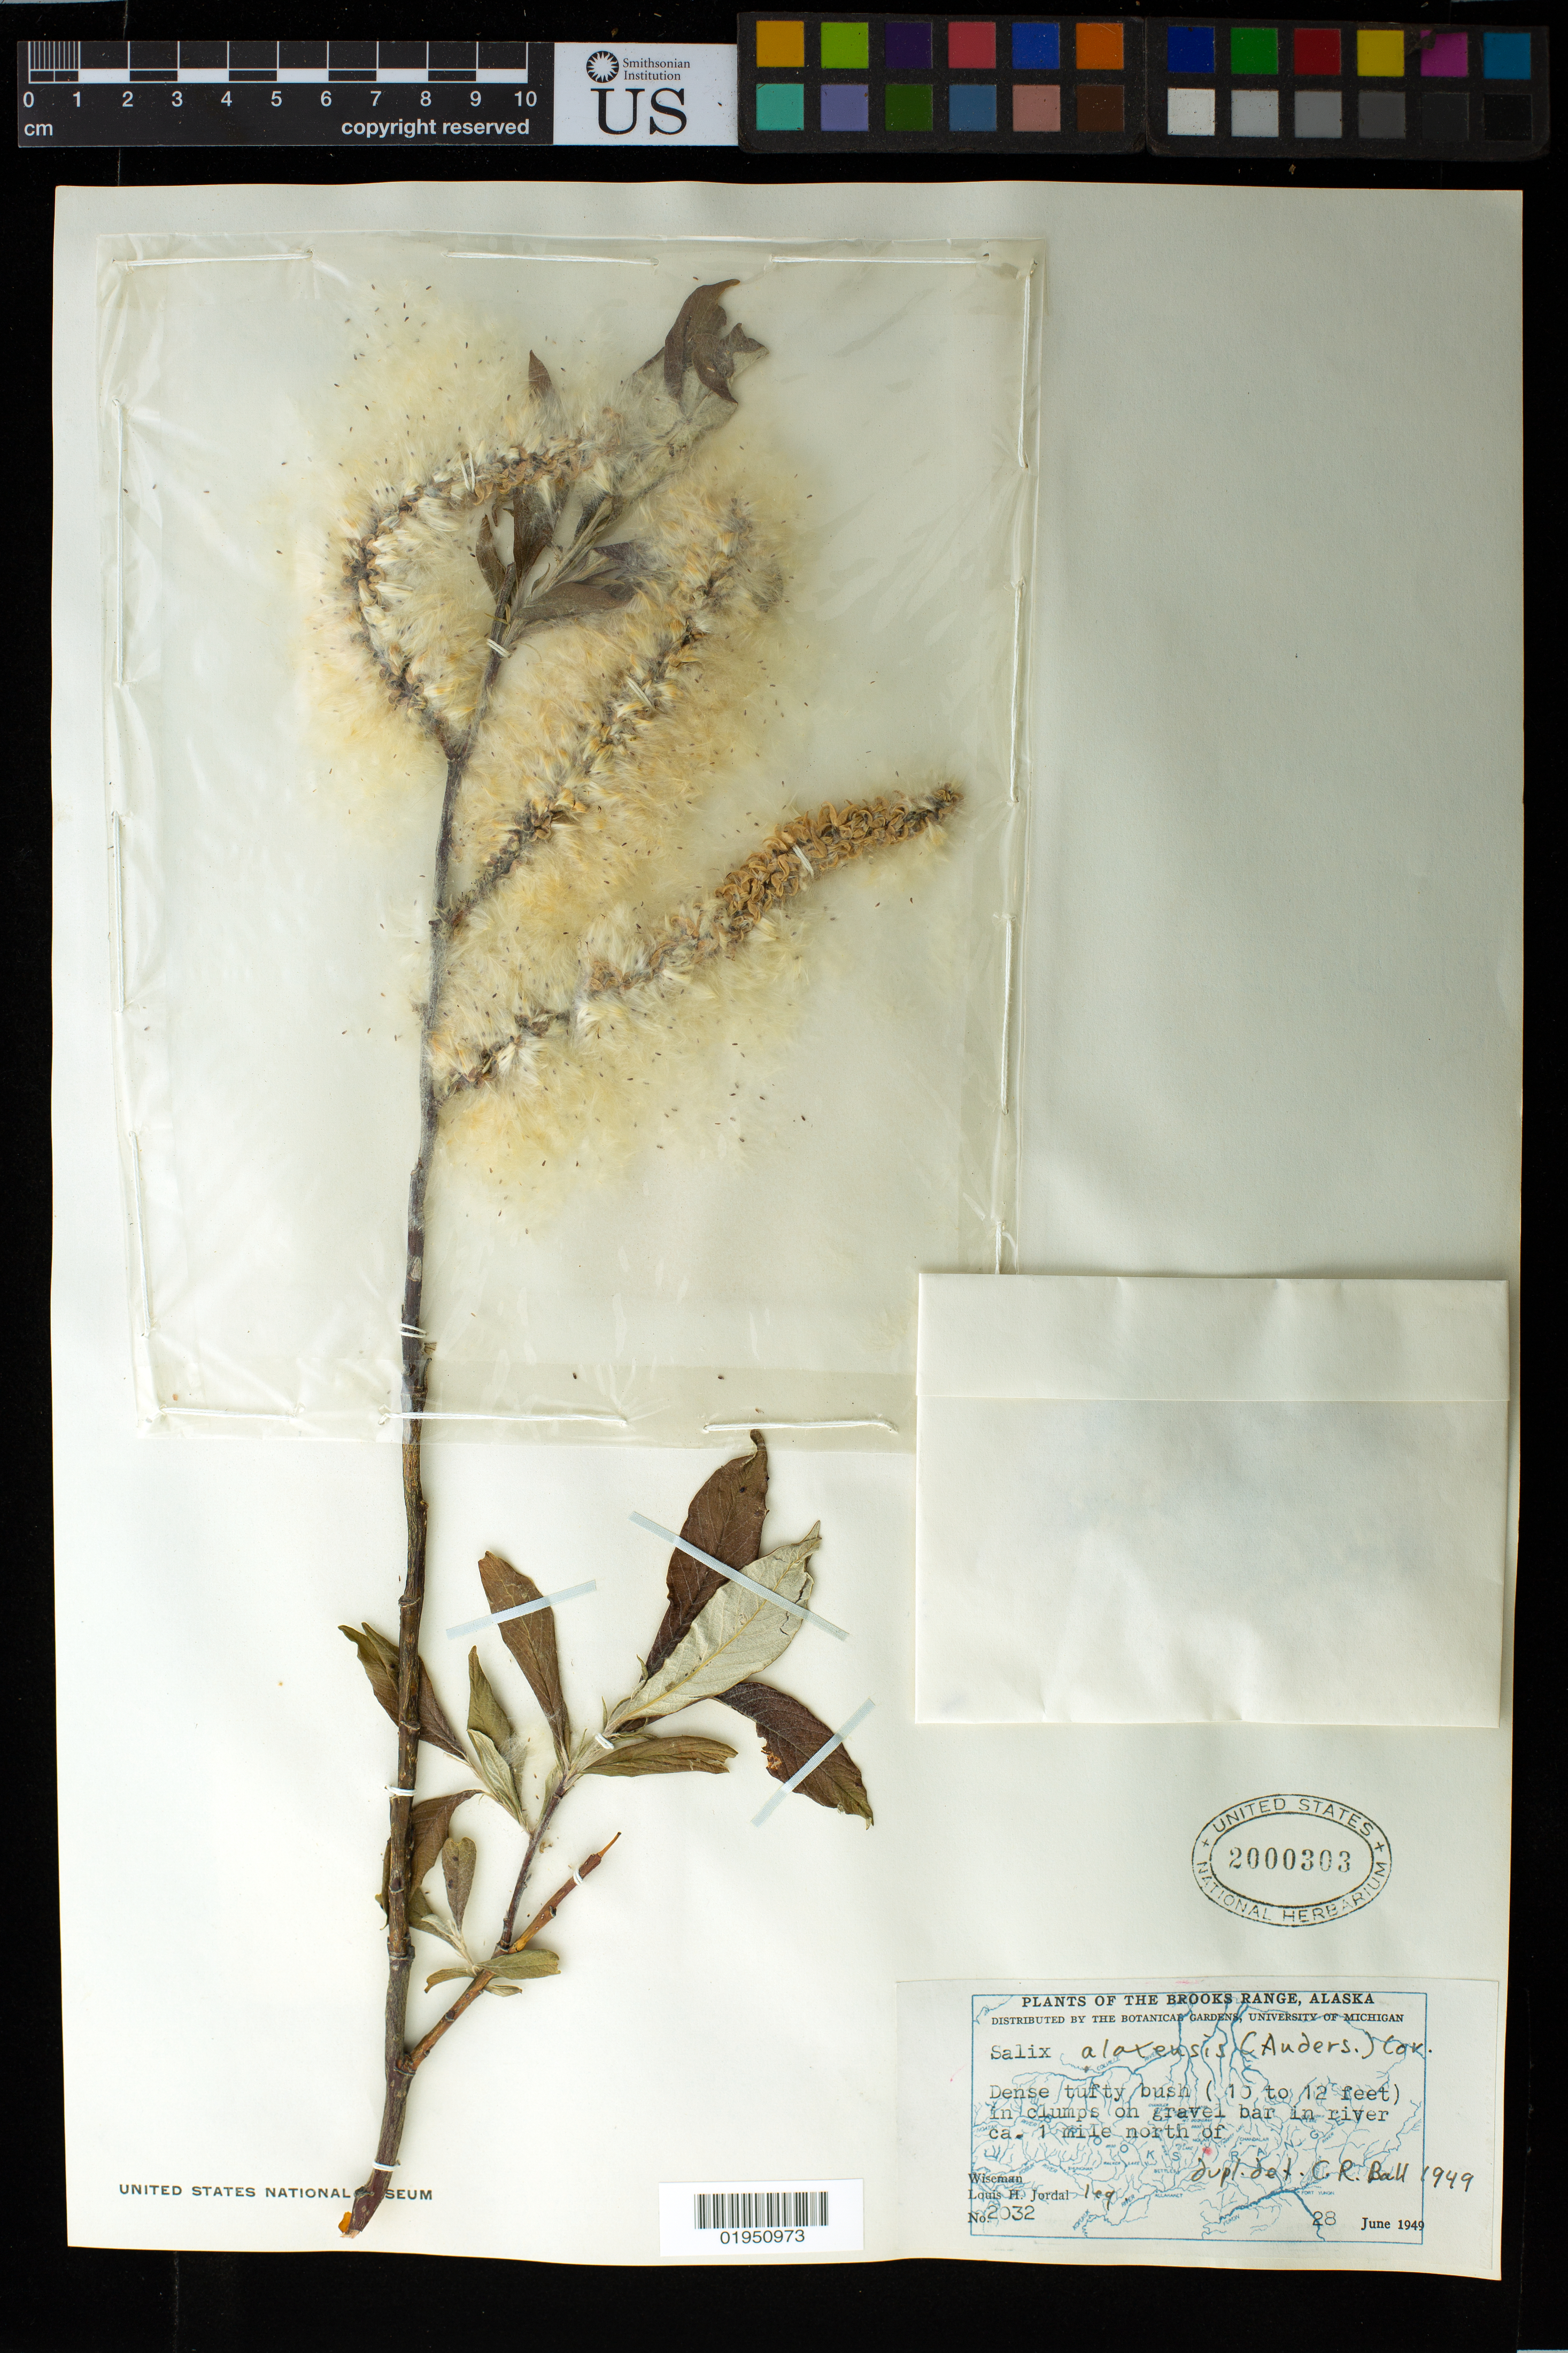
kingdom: Plantae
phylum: Tracheophyta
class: Magnoliopsida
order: Malpighiales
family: Salicaceae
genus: Salix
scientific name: Salix alaxensis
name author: (Andersson) Coville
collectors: L. Jordal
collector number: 2032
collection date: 1949-06-28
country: United States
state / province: Alaska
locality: Brooks Range, ca. 1 mile north of Wiseman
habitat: on gravel bar in river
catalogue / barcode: US 2000303